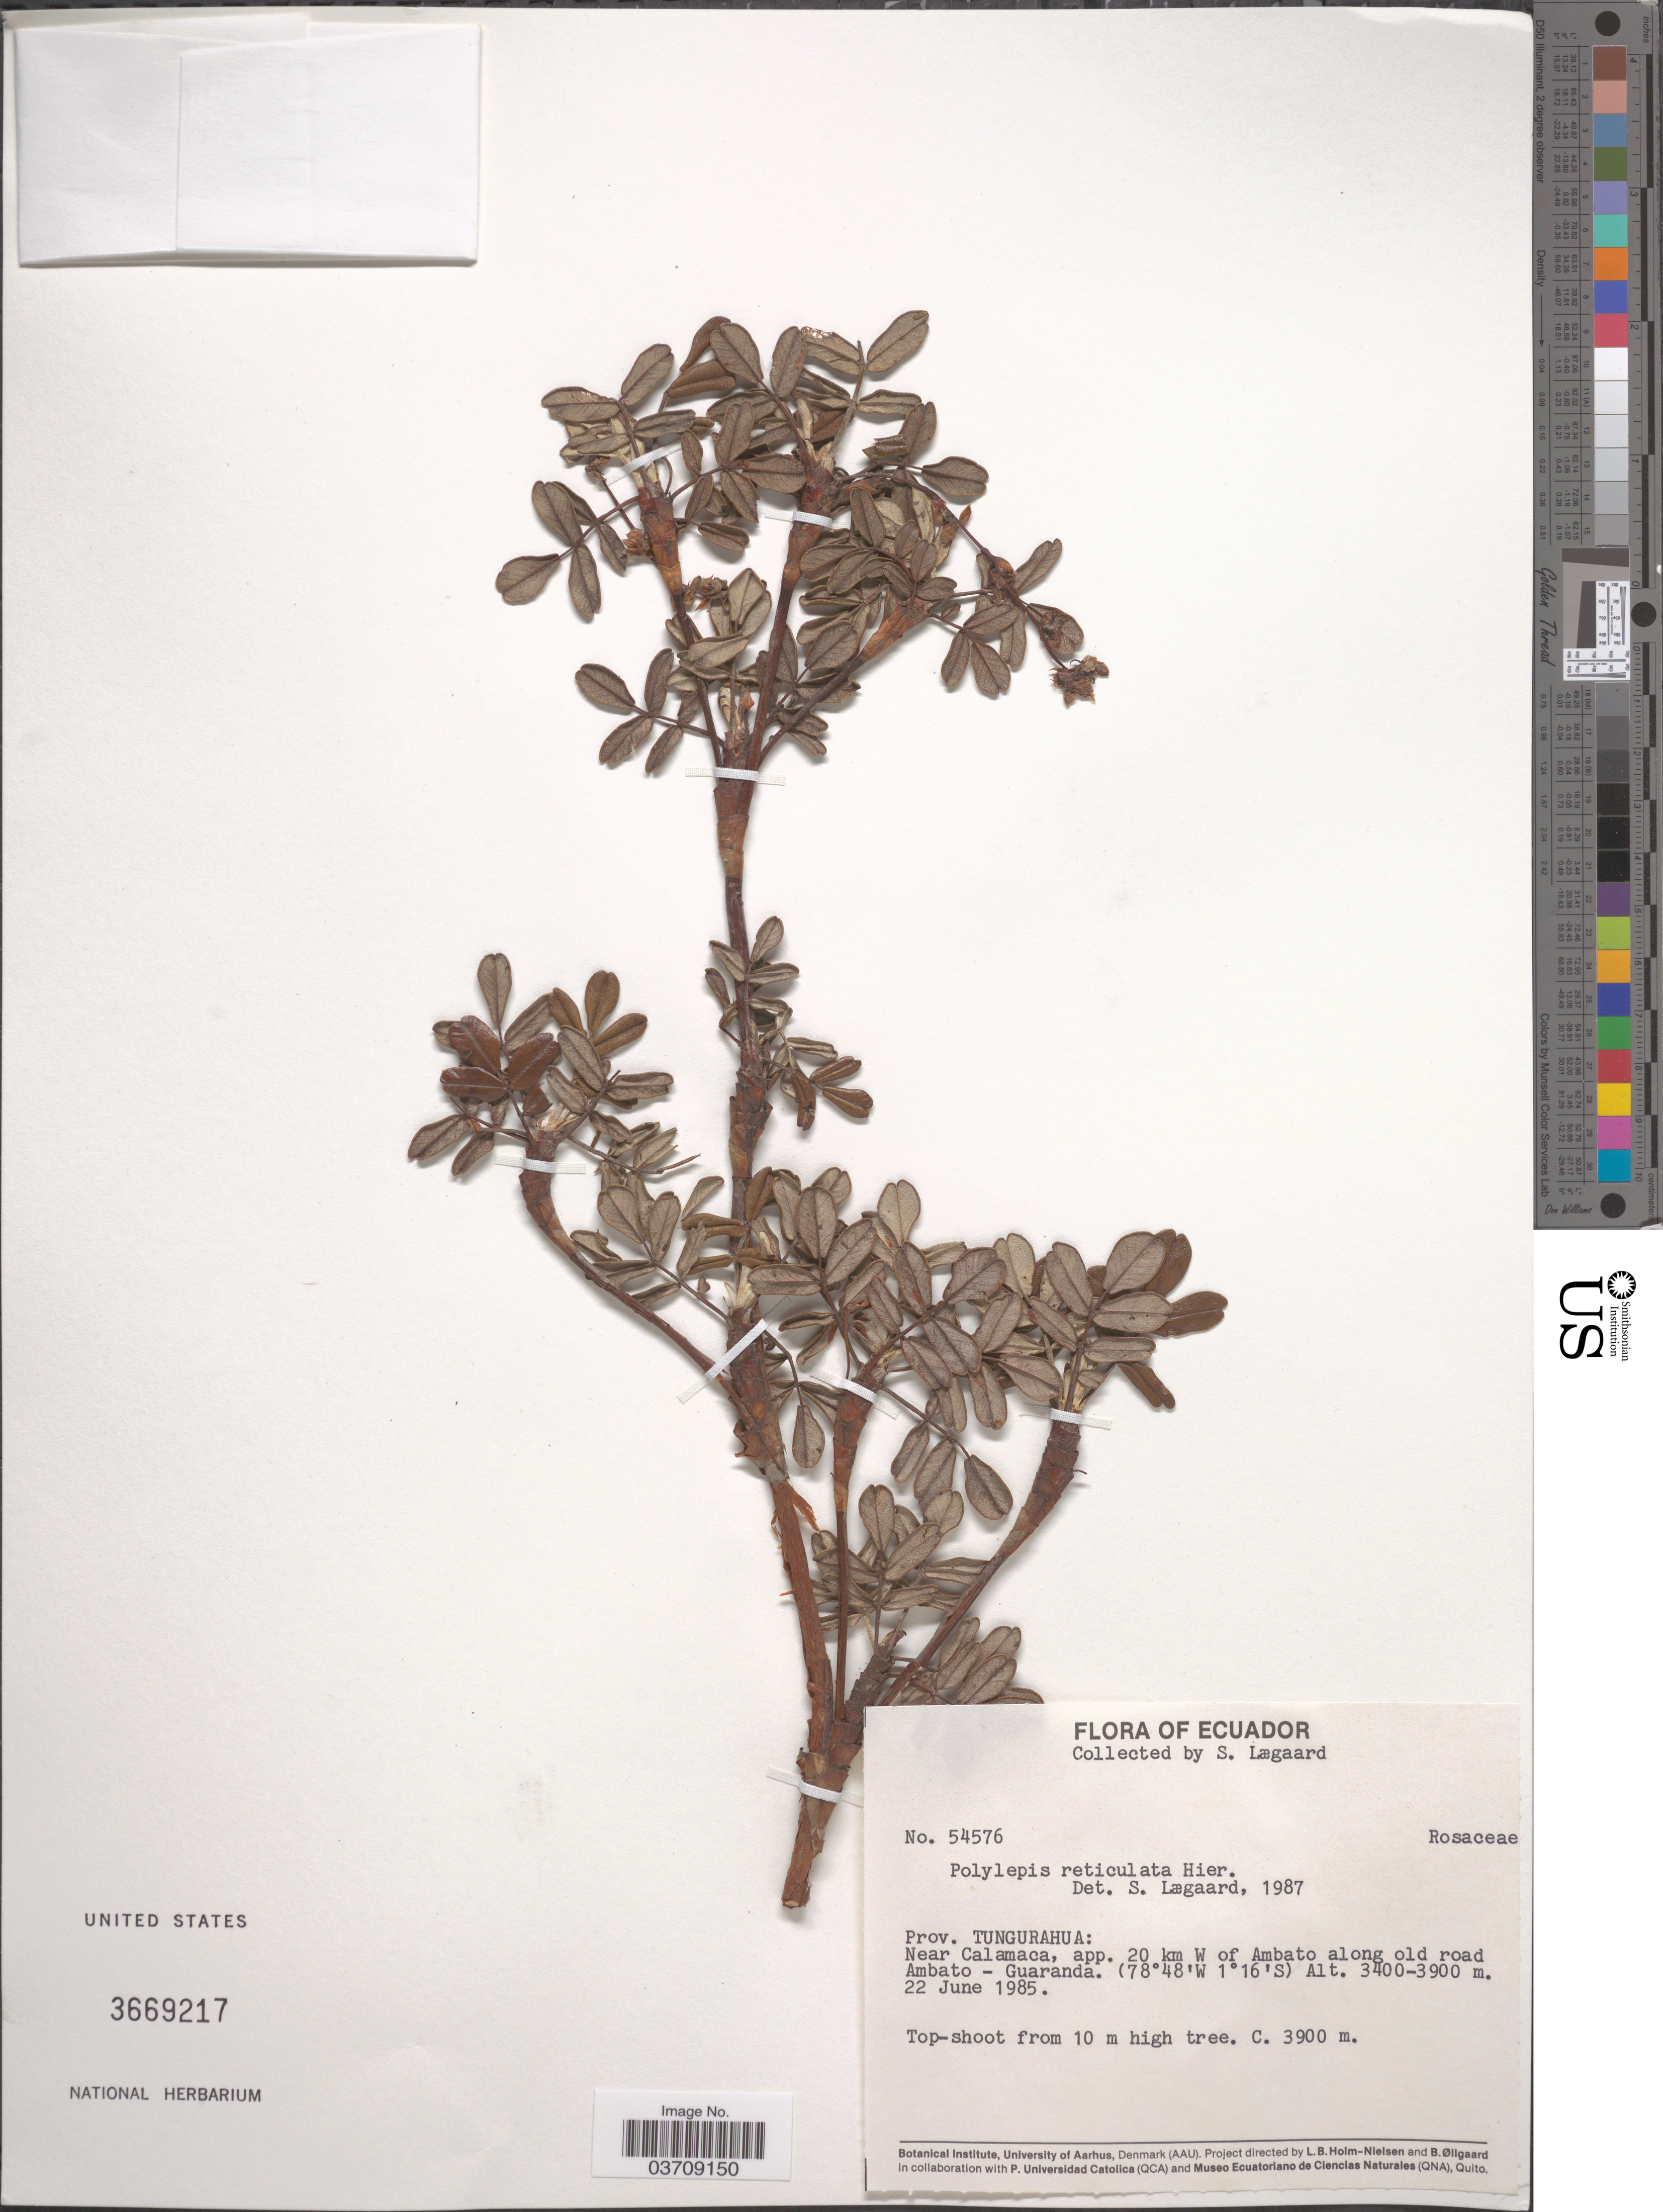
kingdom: Plantae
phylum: Tracheophyta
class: Magnoliopsida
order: Rosales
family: Rosaceae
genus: Polylepis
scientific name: Polylepis reticulata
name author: Hieron.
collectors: S. Lægaard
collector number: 54576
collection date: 1985-06-22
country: Ecuador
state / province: Tungurahua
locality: Near Calamaca, app. 20 km W of Ambato along old road Ambato - Guaranda.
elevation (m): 3900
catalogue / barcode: US 3669217